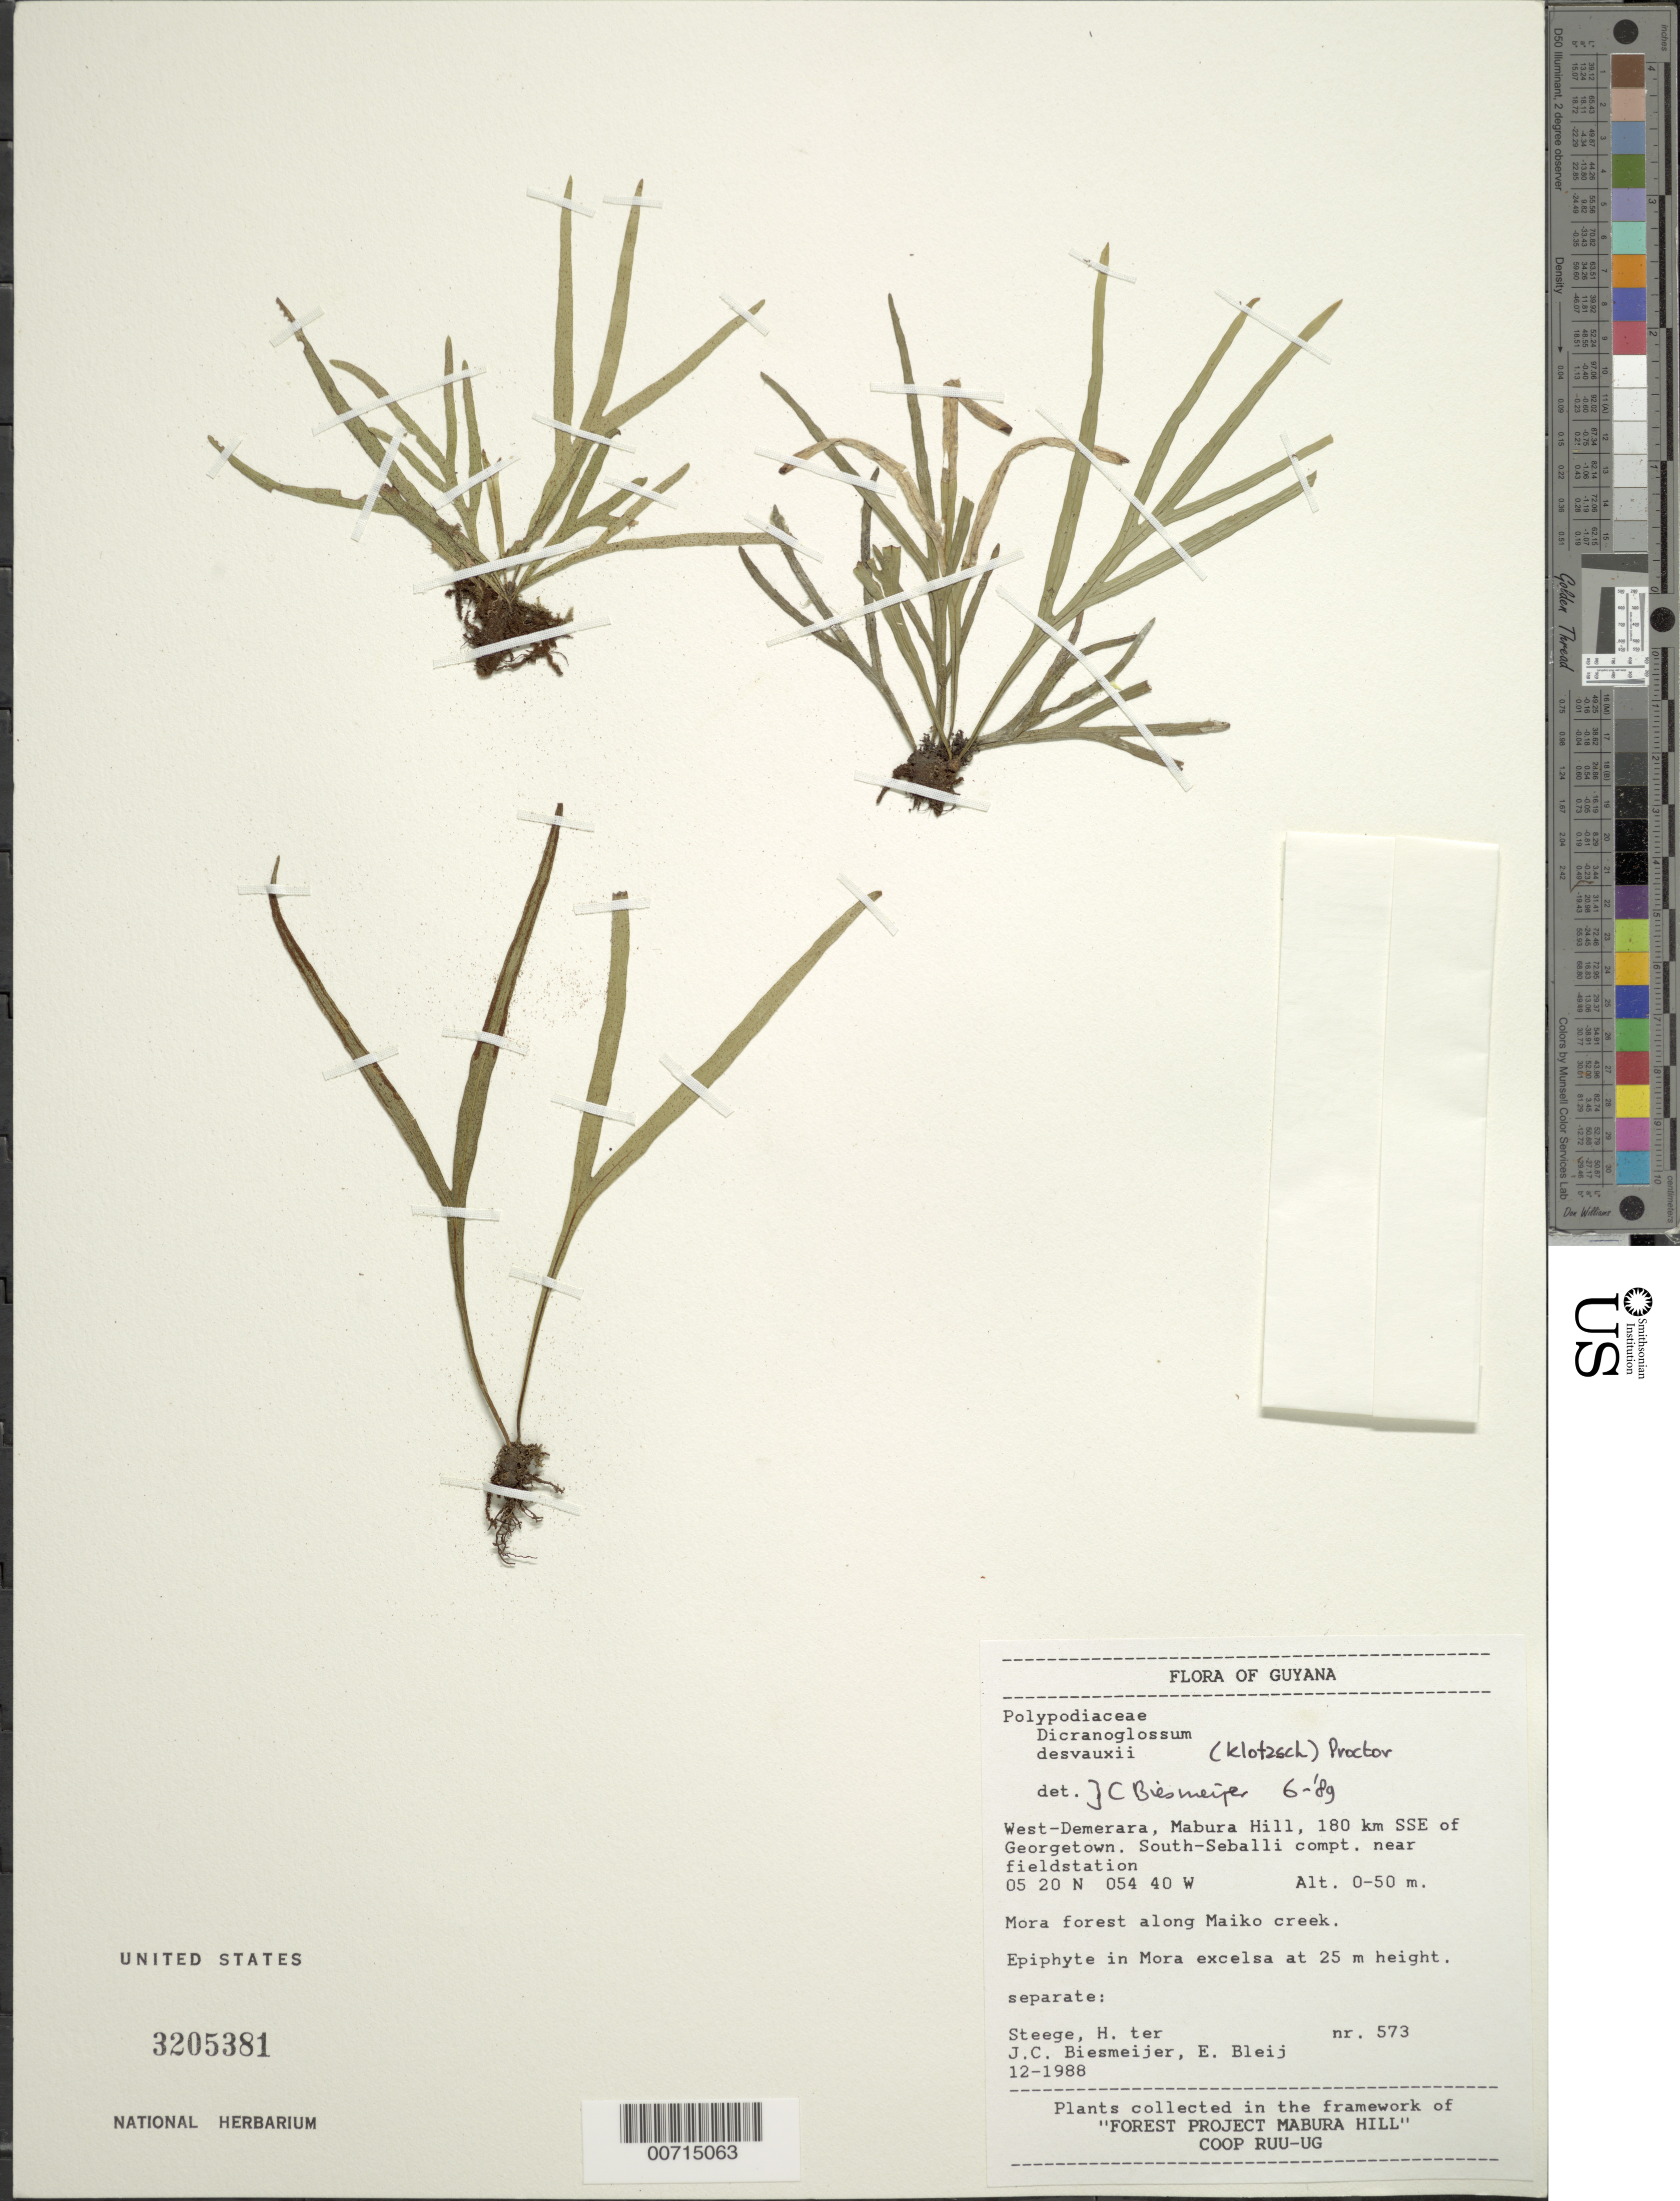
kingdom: Plantae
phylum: Tracheophyta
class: Polypodiopsida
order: Polypodiales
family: Polypodiaceae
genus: Pleopeltis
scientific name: Pleopeltis desvauxii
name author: (Klotzsch) Salino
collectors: H. ter Steege & P. De Jager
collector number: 573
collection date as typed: Dec-88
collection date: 1988-12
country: Guyana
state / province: U. Demerara-Berbice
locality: Mabura Hill, 180 km SSE of Georgetown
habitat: Mora forest, in Mora excelsa at 25 m height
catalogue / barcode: US 3205381